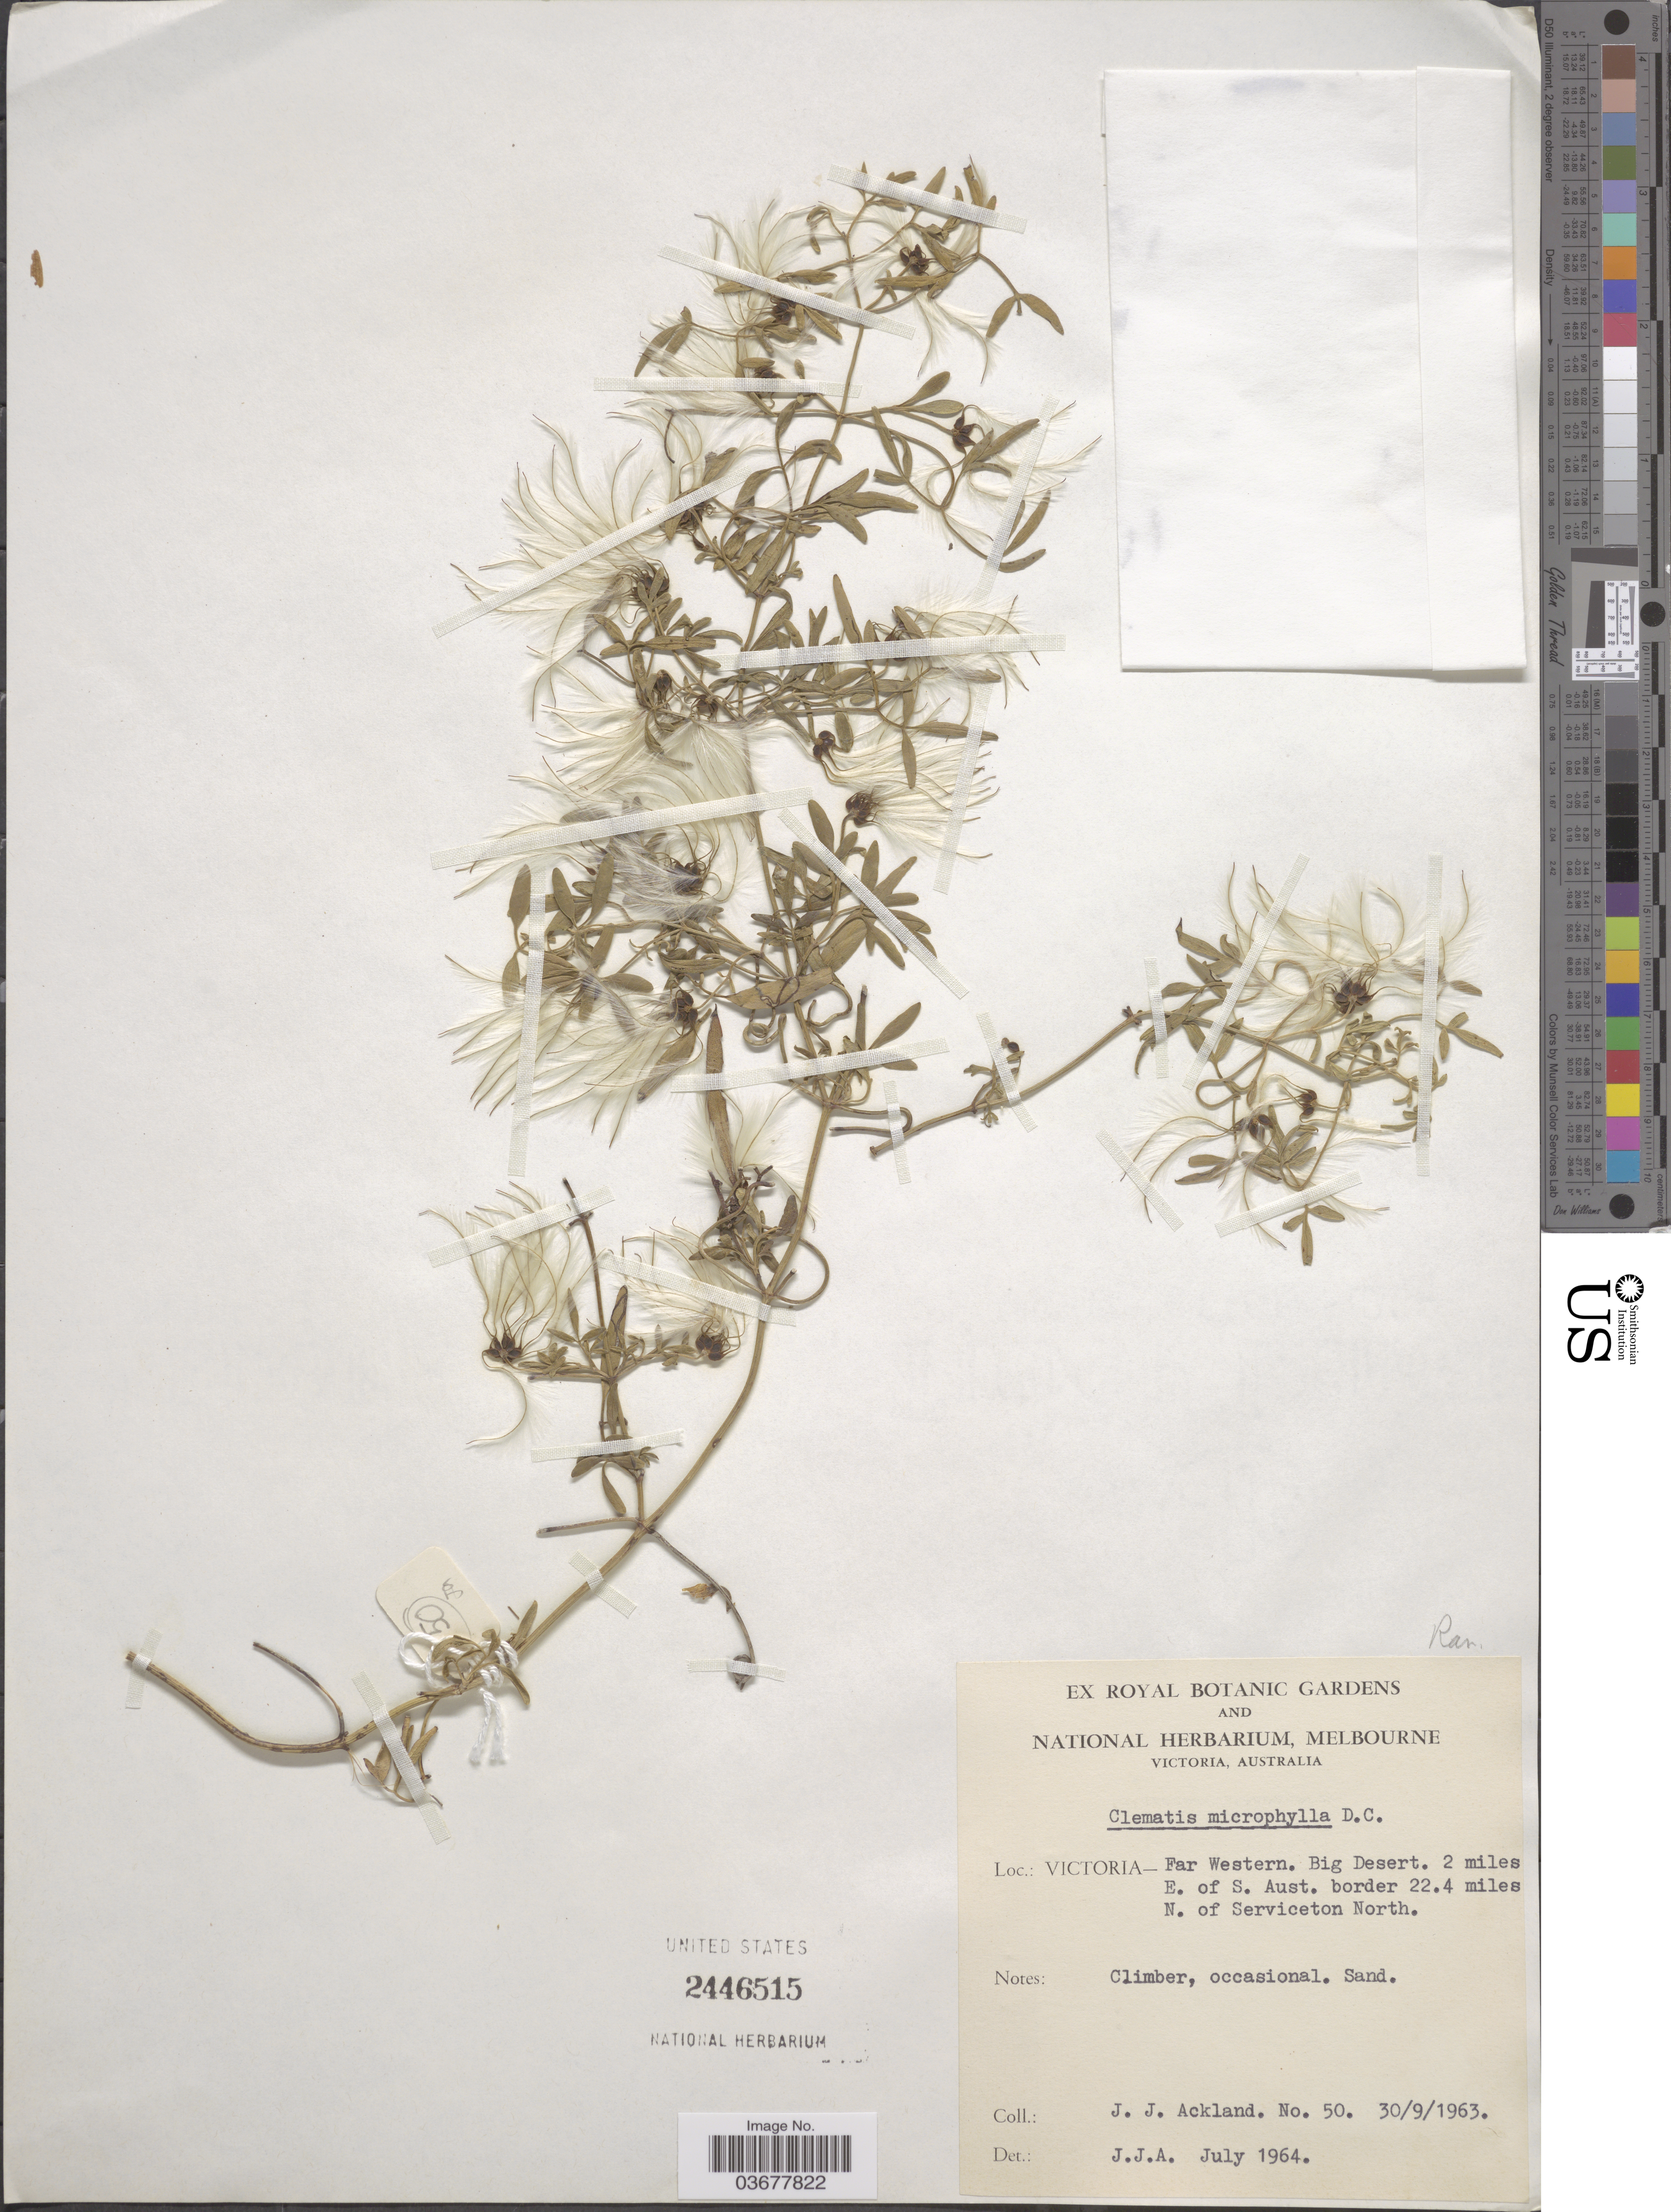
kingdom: Plantae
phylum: Tracheophyta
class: Magnoliopsida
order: Ranunculales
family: Ranunculaceae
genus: Clematis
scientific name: Clematis microphylla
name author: DC.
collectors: J. J. Ackland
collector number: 50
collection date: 1963-09-30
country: Australia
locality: Victoria - Far Western. Big Desert. 2 miles E. of S. Austr. border 22.4 miles N. of Serviceton North.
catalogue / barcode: US 2446515